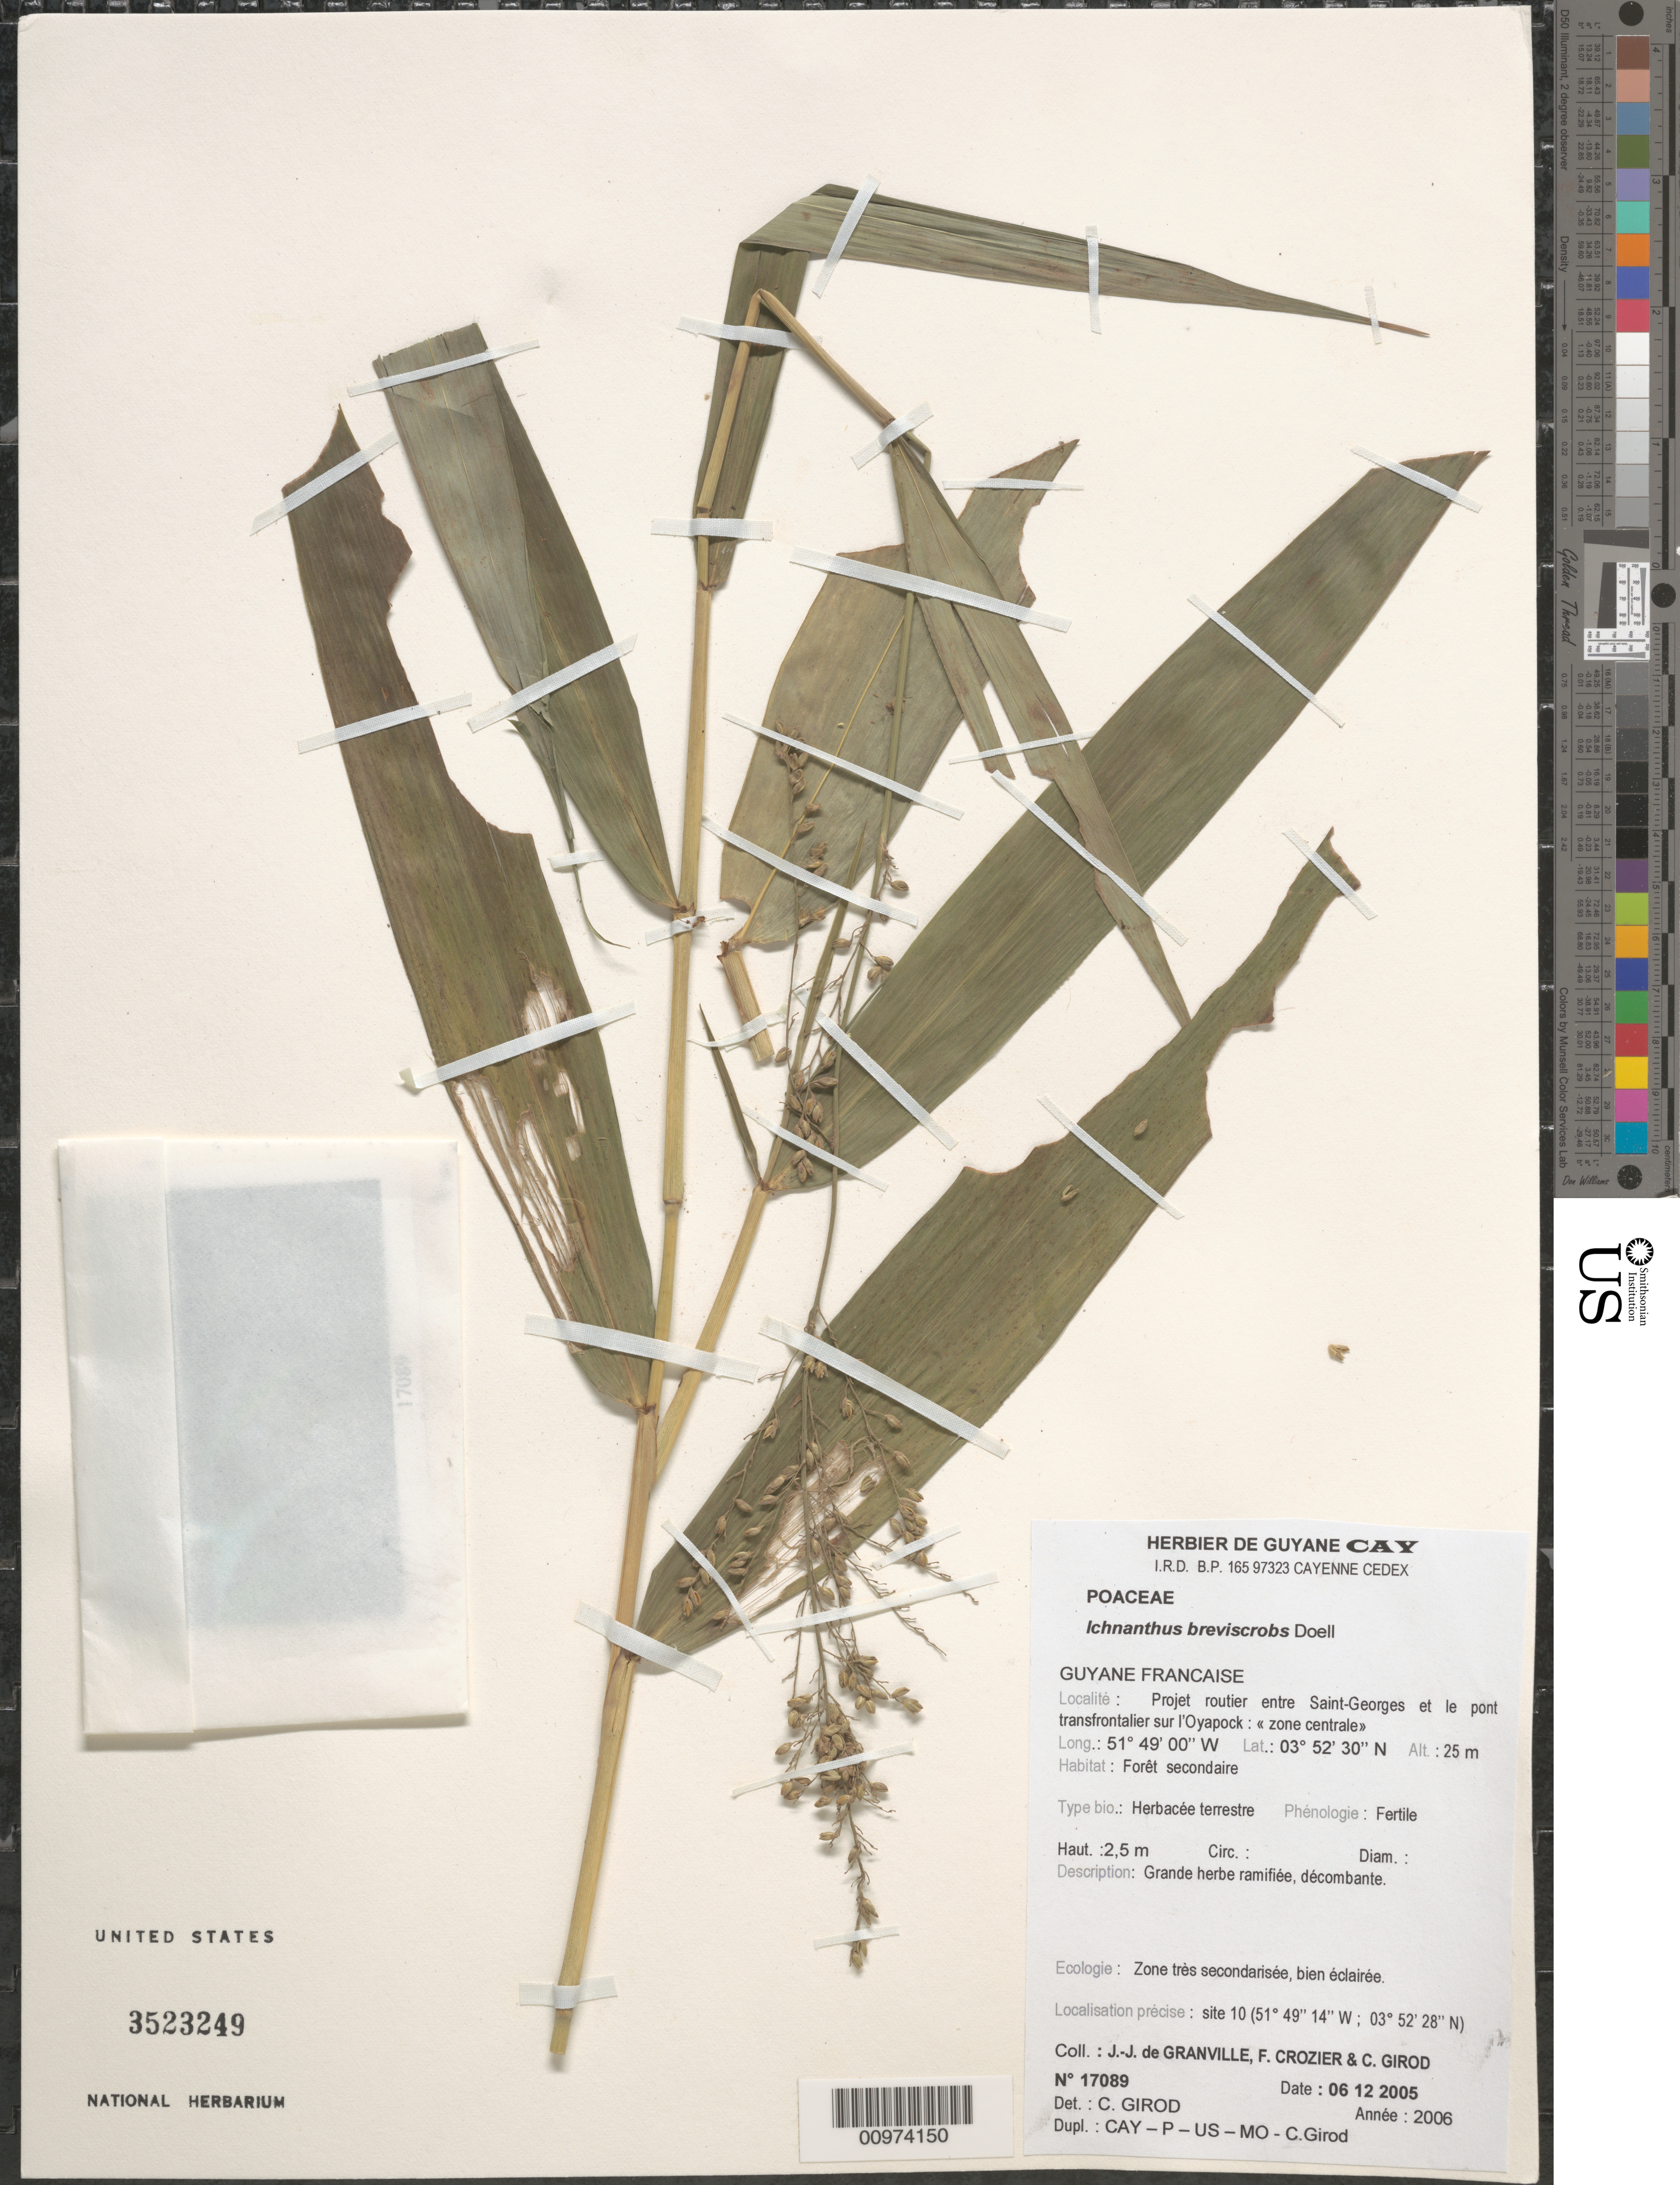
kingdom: Plantae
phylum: Tracheophyta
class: Liliopsida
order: Poales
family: Poaceae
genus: Ichnanthus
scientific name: Ichnanthus breviscrobs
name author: Döll in Mart.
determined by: Girod, C.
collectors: J.-J. de Granville, F. Crozier & C. Girod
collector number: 17089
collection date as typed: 6-Dec-05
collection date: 2005-12-06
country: French Guiana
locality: Projet routier entre Saint Georges et le pont transfrontalier sur l'Oyapock, "zone centrale"; site 10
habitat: Foret secondaire. Zone tres secondarisee, bien eclairee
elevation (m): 25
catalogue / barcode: US 3523249